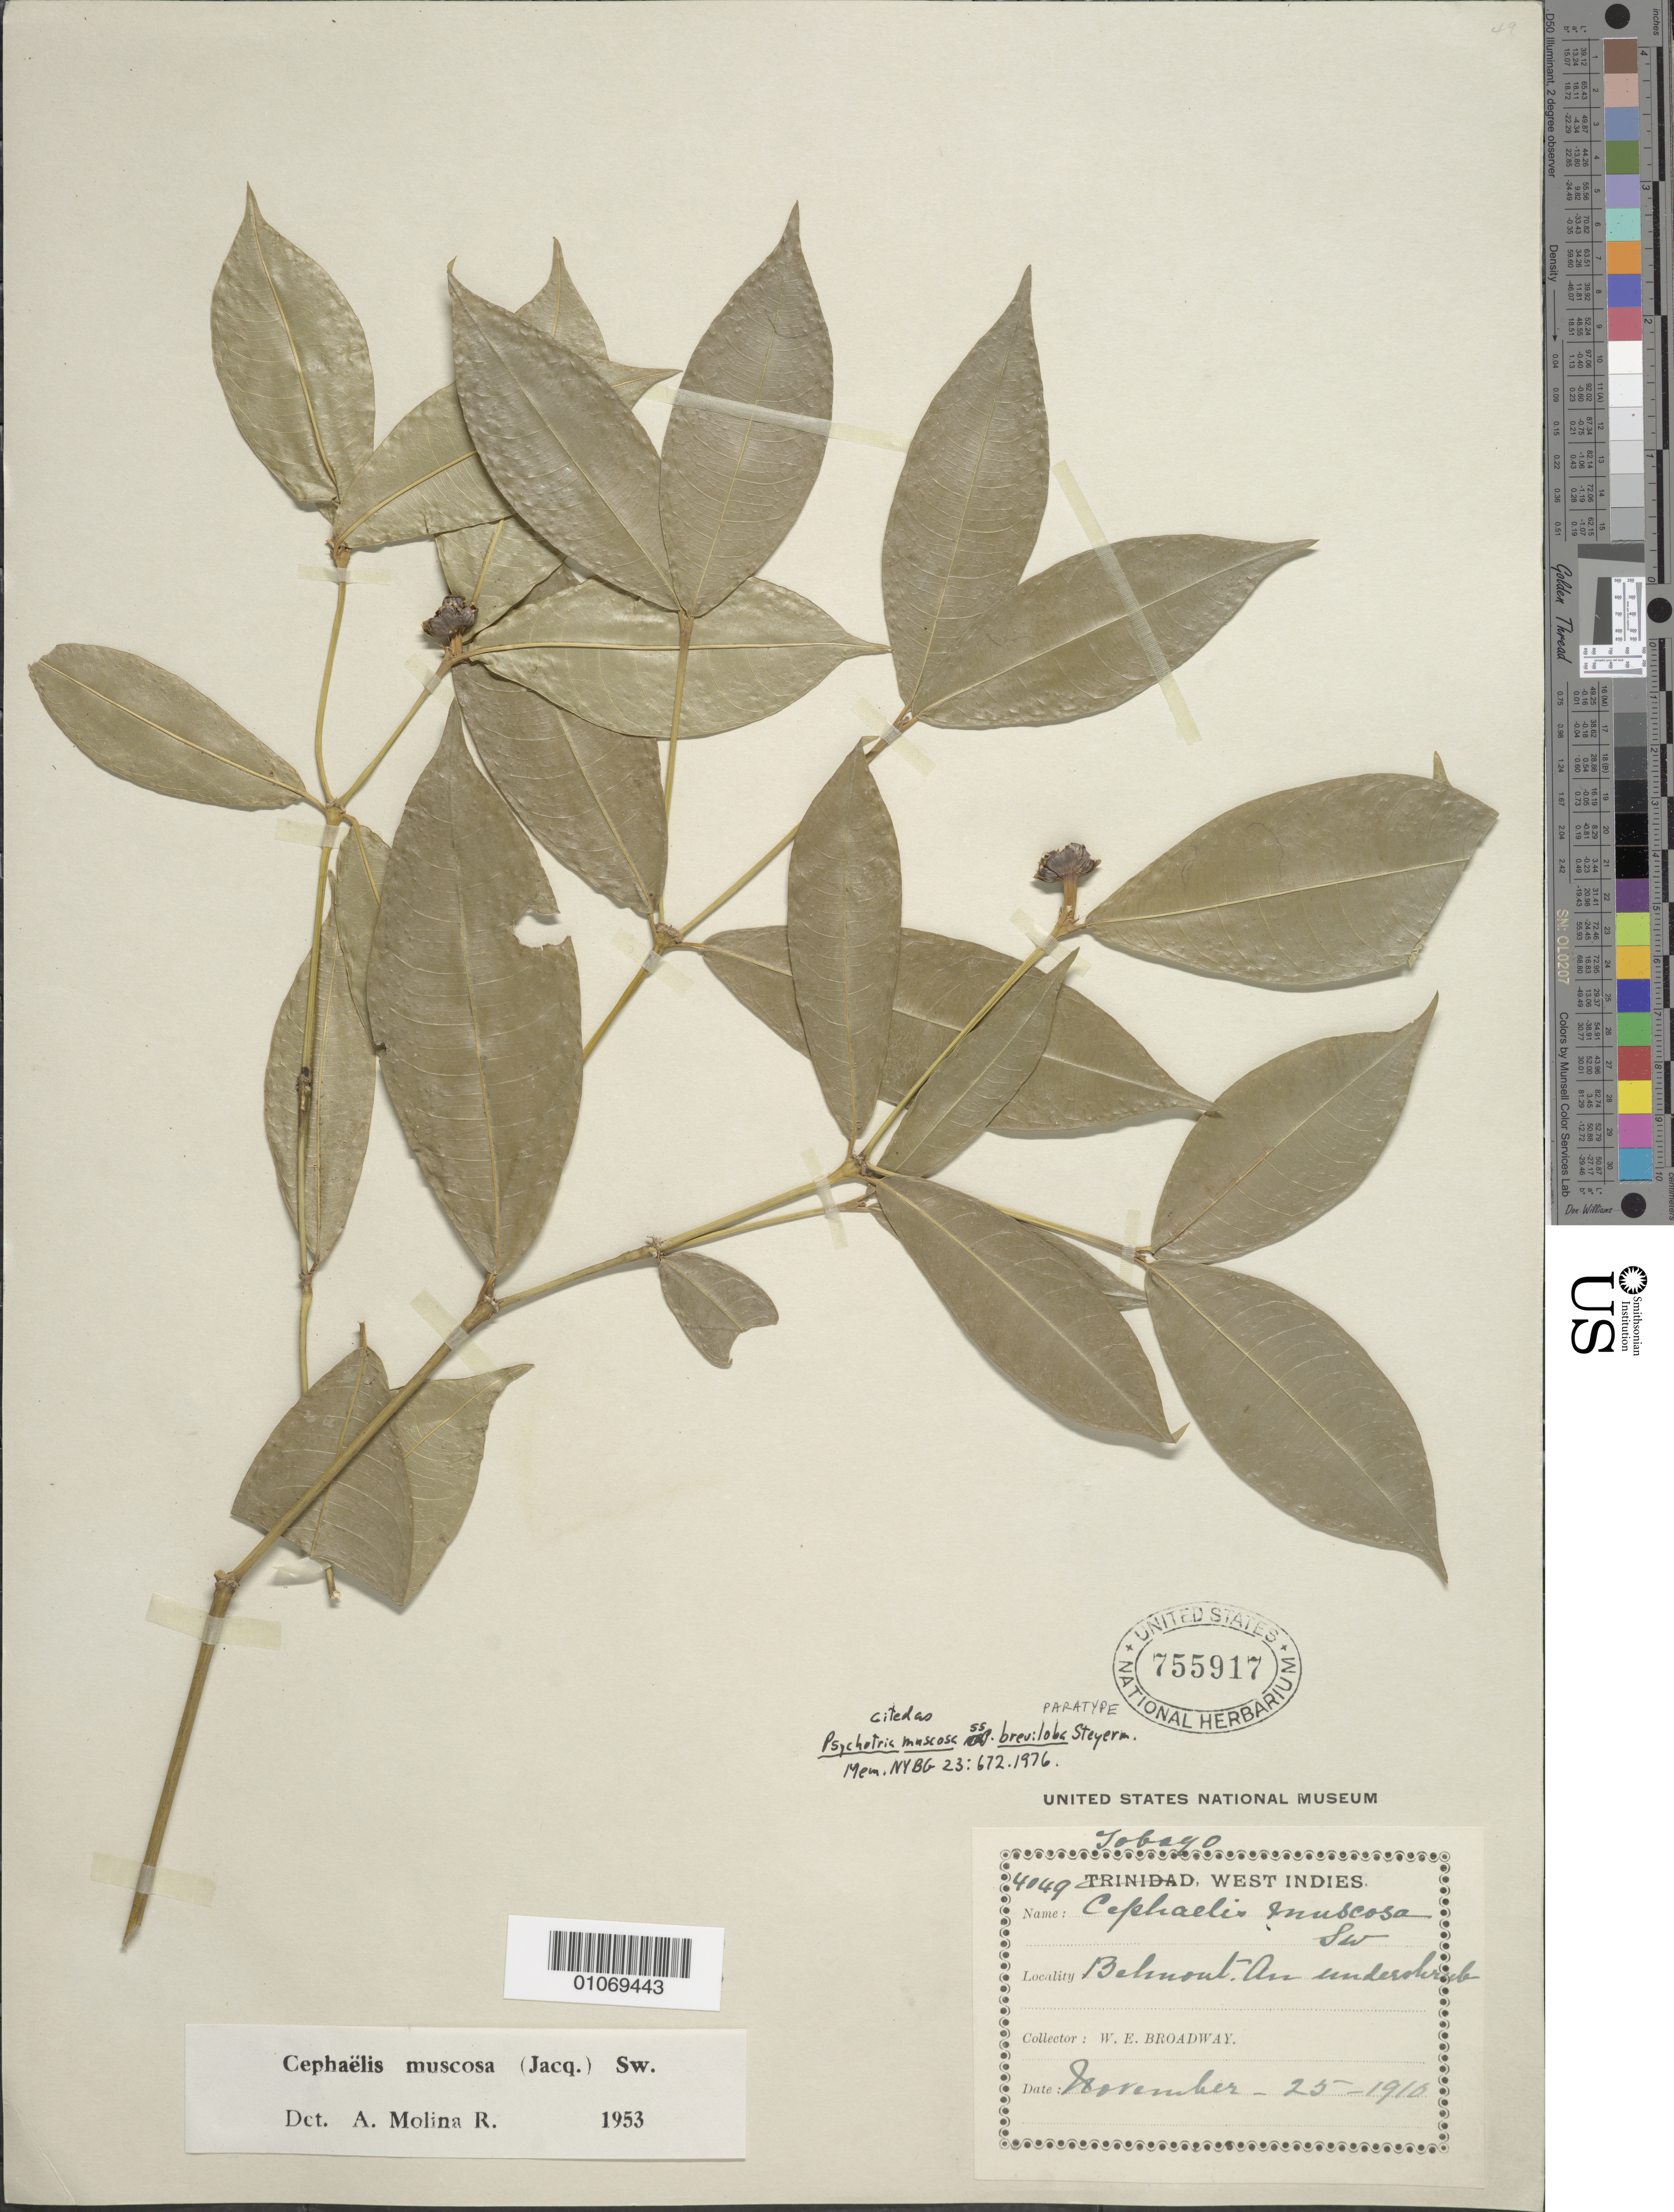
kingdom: Plantae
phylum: Tracheophyta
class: Magnoliopsida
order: Gentianales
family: Rubiaceae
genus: Psychotria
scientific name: Psychotria muscosa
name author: (Jacq.) Steyerm.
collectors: W. E. Broadway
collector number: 4049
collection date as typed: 25 Nov 1910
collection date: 1910-11-25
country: Trinidad and Tobago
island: Tobago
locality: Bahnout.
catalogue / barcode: US 755917